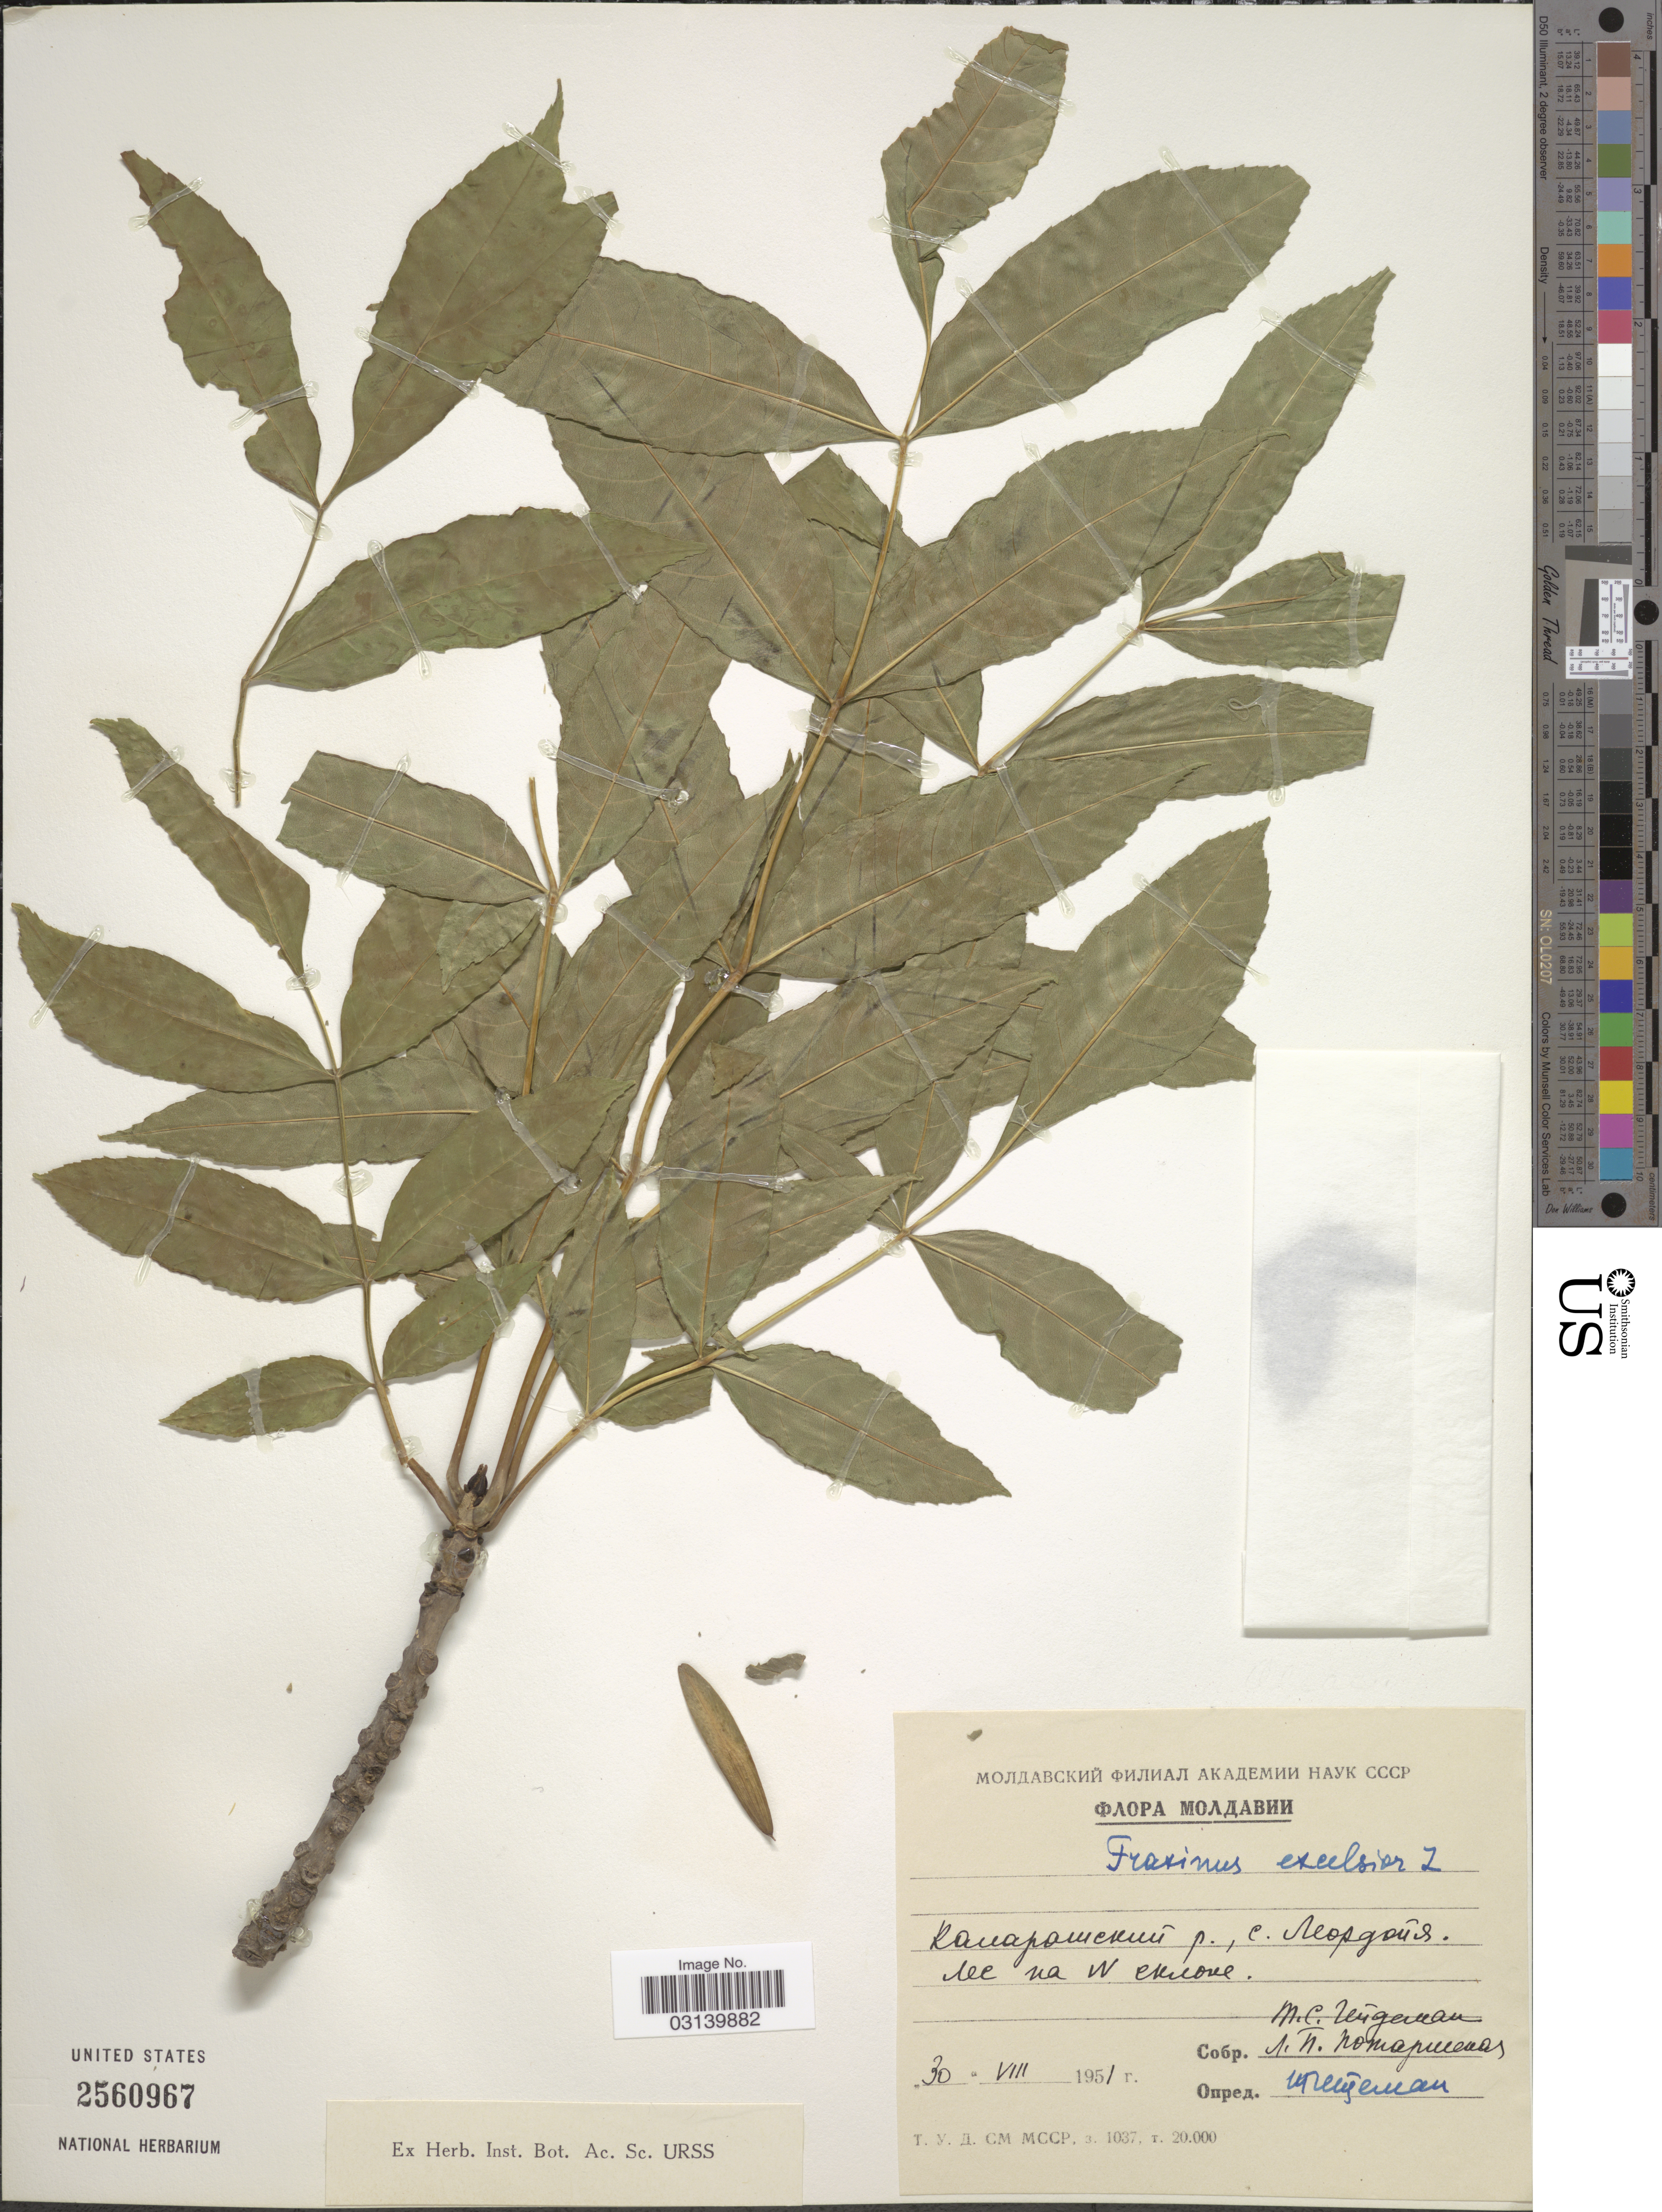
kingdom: Plantae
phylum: Tracheophyta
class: Magnoliopsida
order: Lamiales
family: Oleaceae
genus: Fraxinus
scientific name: Fraxinus excelsior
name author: L.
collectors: T. Geydeman & L. Potarshenaya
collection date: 1951-08-30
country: Moldova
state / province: Călăraşi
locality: Village Leordoaia.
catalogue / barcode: US 2560967